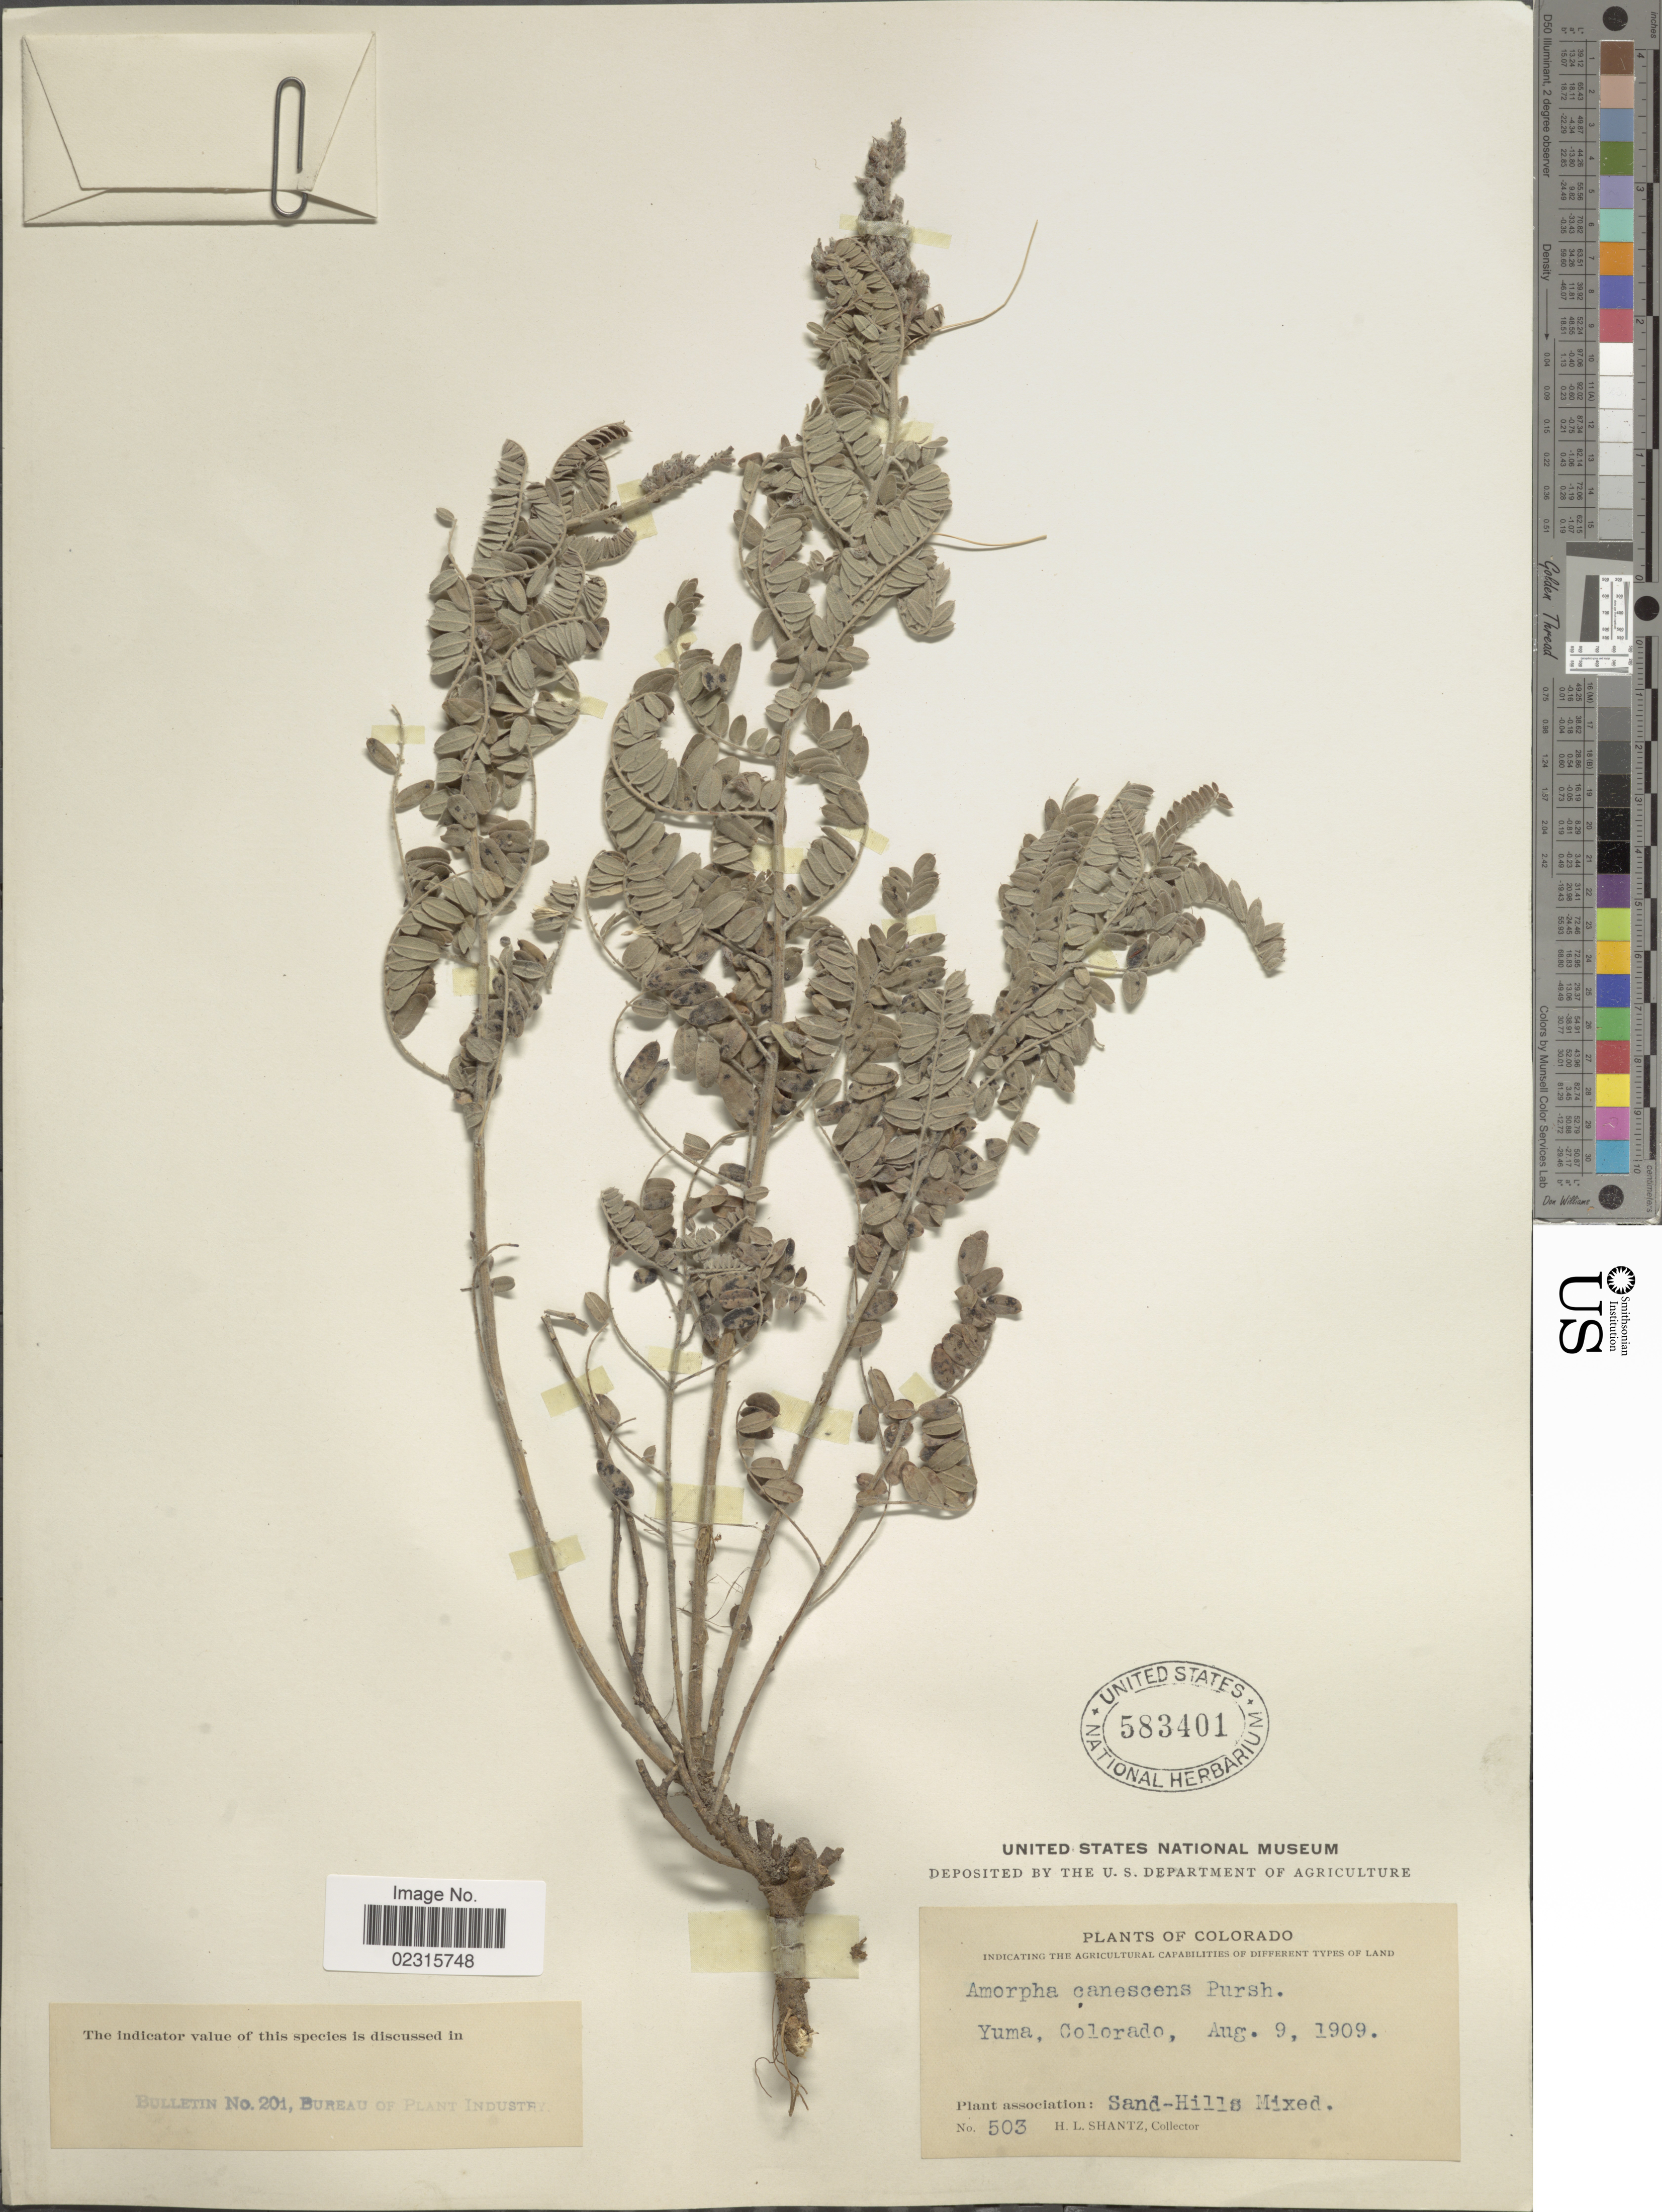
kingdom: Plantae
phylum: Tracheophyta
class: Magnoliopsida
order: Fabales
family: Fabaceae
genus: Amorpha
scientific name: Amorpha canescens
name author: Pursh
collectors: H. Shantz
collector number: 503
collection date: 1909-08-09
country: United States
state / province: Colorado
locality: Yuma,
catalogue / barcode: US 583401